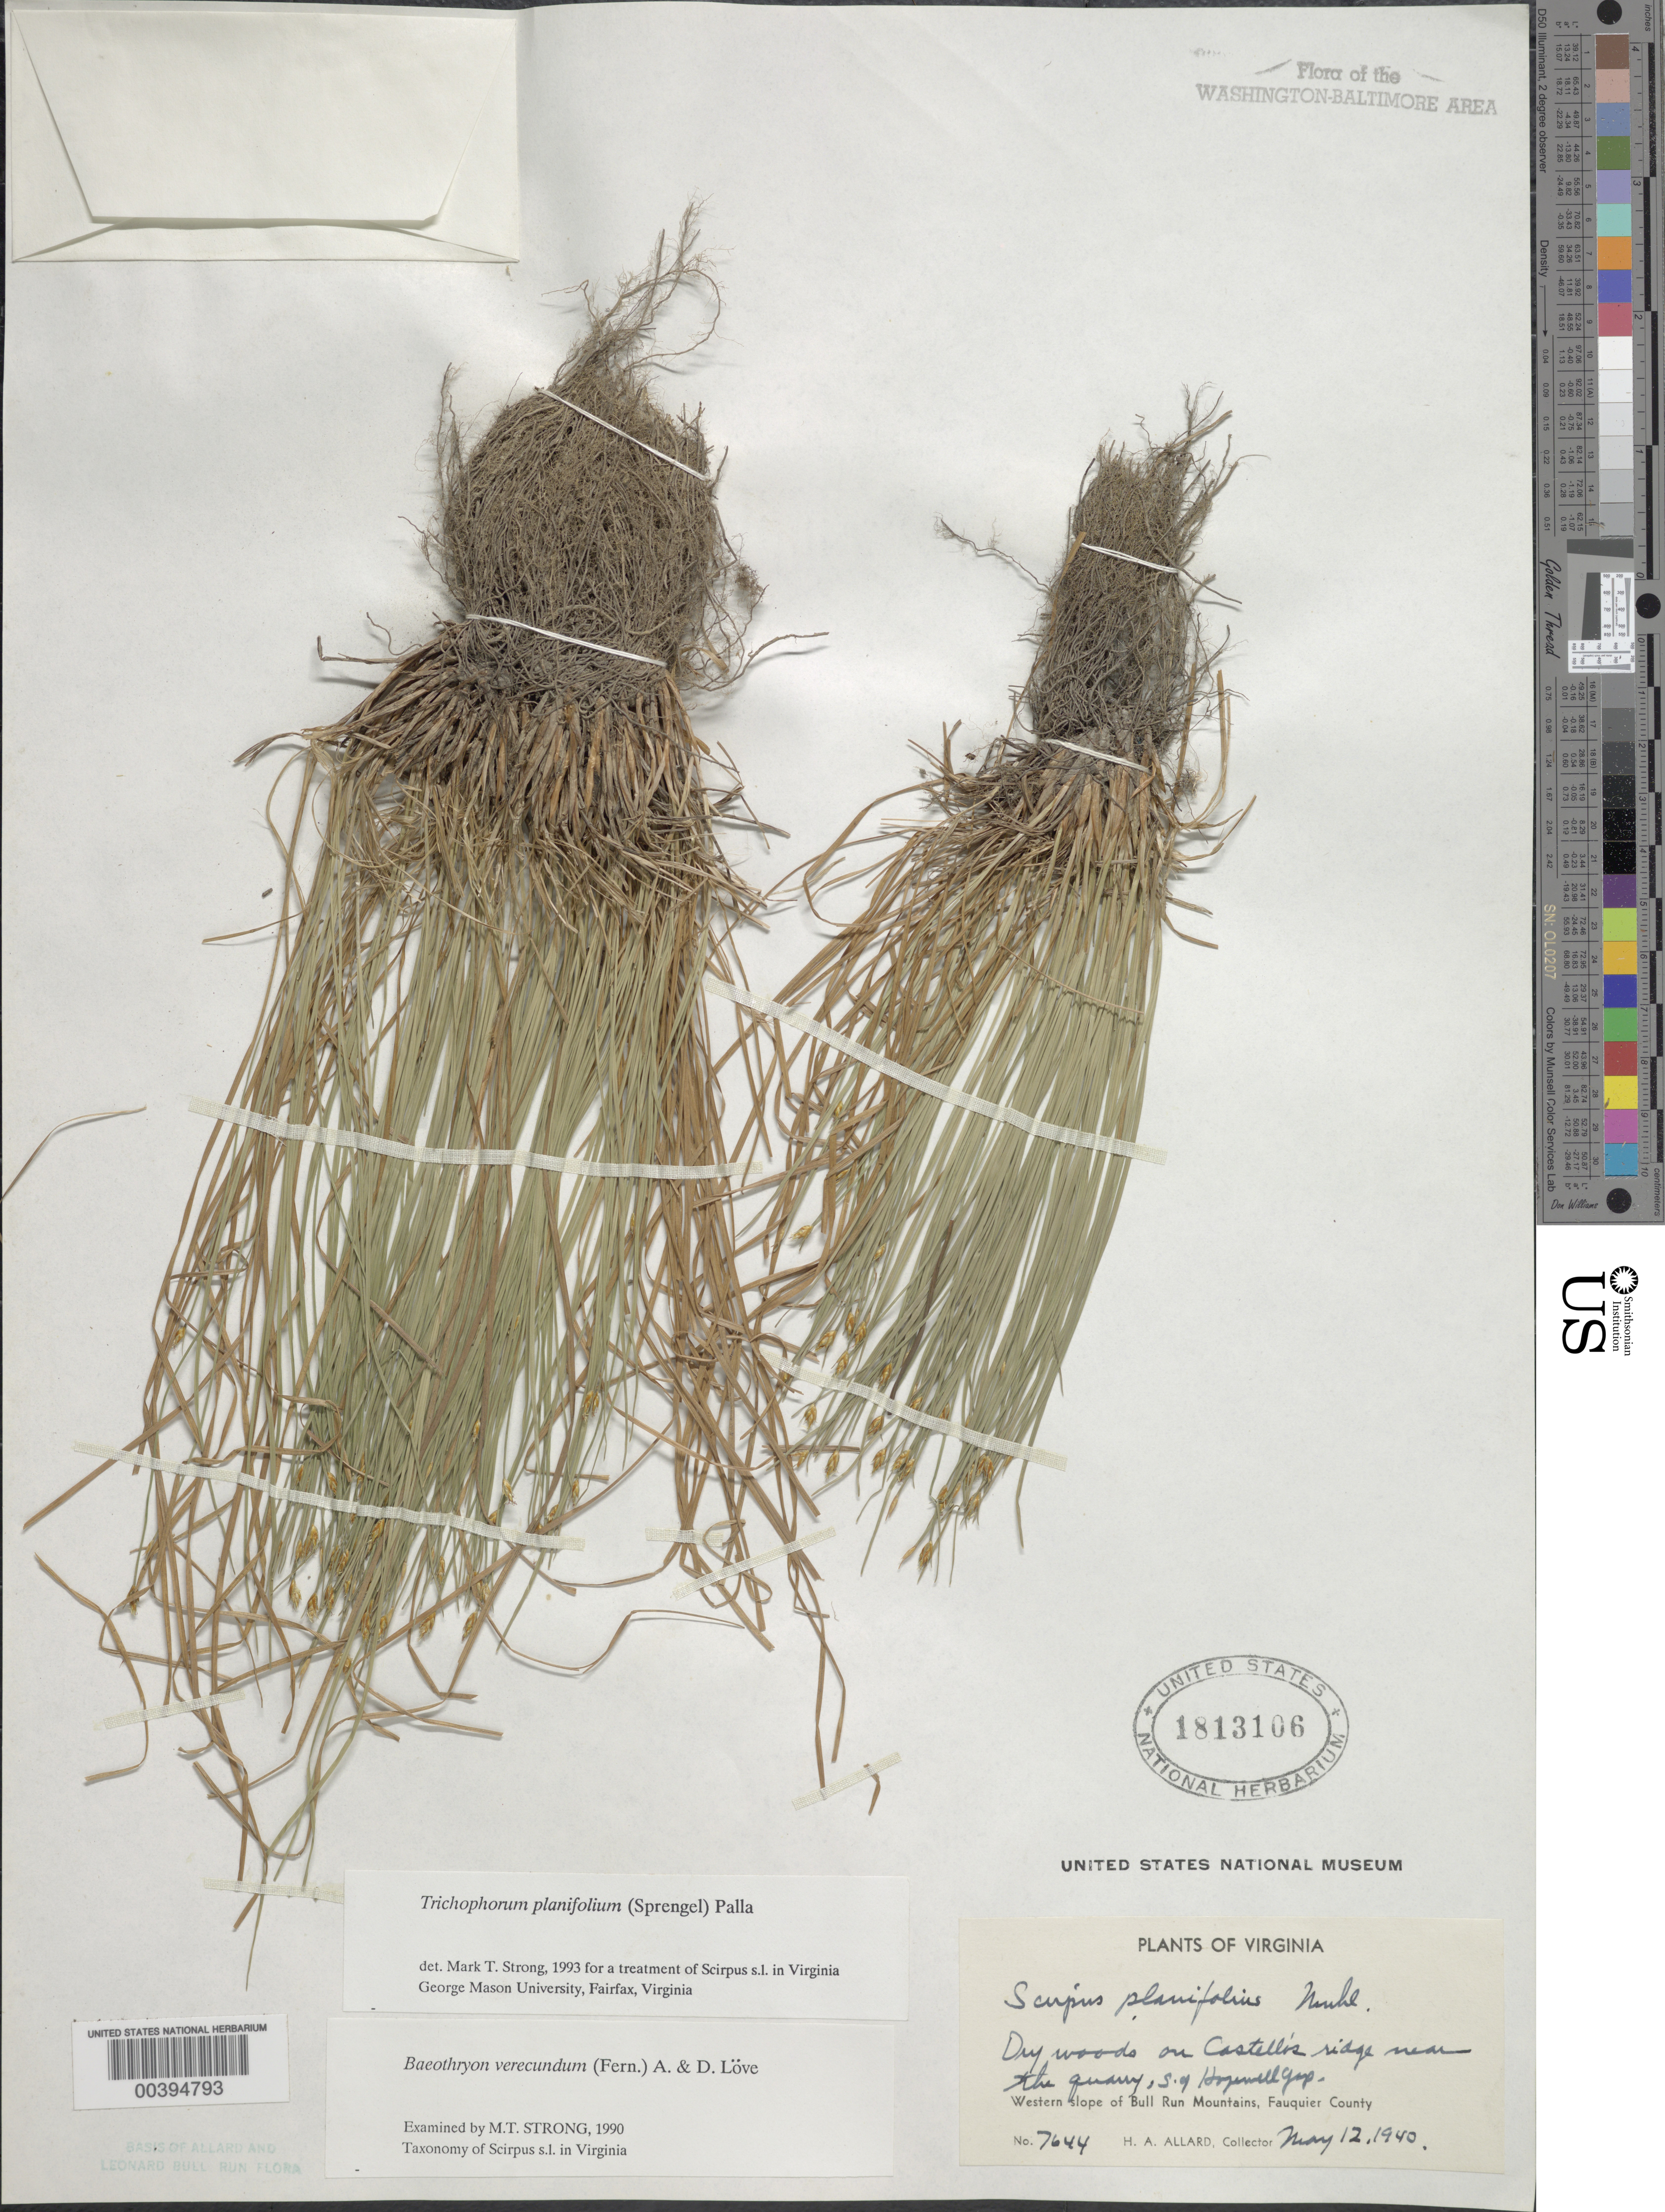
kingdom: Plantae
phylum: Tracheophyta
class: Liliopsida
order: Poales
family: Cyperaceae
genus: Trichophorum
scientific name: Trichophorum planifolium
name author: (Spreng.) Palla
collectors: H. A. Allard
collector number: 7644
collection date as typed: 12 May 1940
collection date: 1940-05-12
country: United States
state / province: Virginia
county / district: Fauquier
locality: S of Hopewell Gap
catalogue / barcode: US 1813106